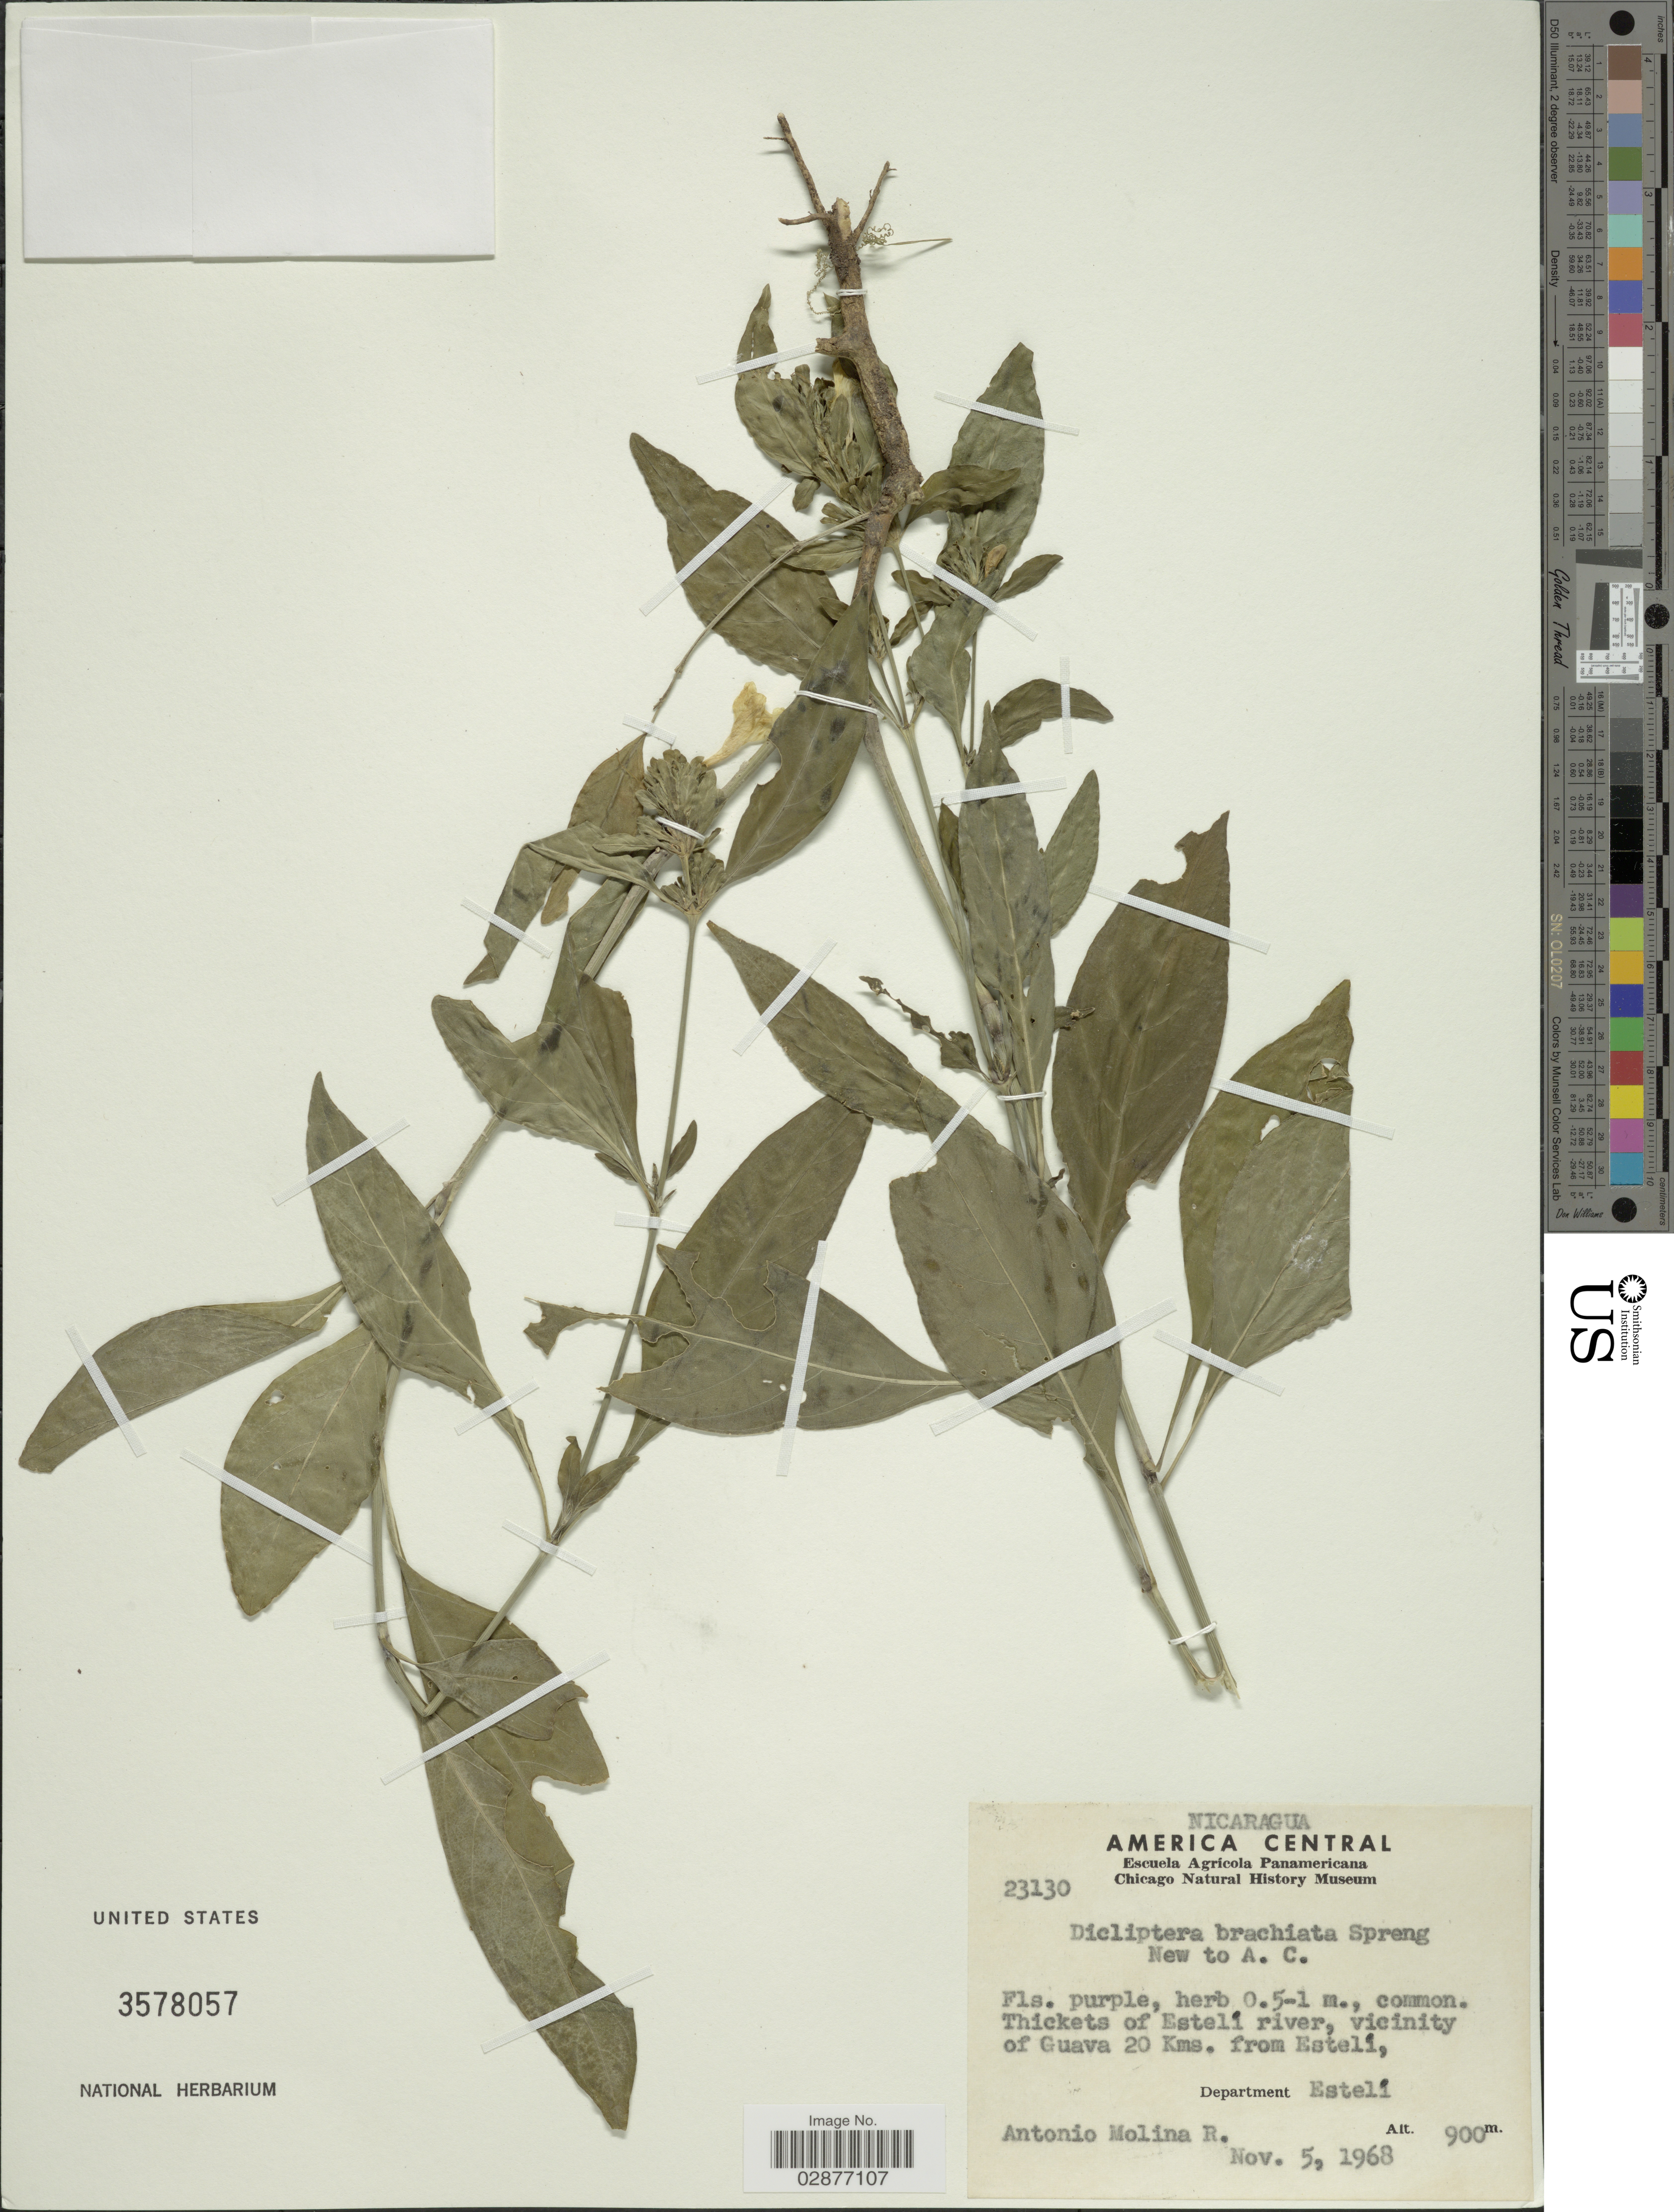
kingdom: Plantae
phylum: Tracheophyta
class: Magnoliopsida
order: Lamiales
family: Acanthaceae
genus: Justicia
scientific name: Justicia sp.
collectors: A. Molina R.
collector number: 23130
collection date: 1968-11-05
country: Nicaragua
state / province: Esteli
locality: Thickets of Estelí river, vicinity of Guava 20 Kms. from Estelí, Department Estelí.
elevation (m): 900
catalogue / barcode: US 3578057